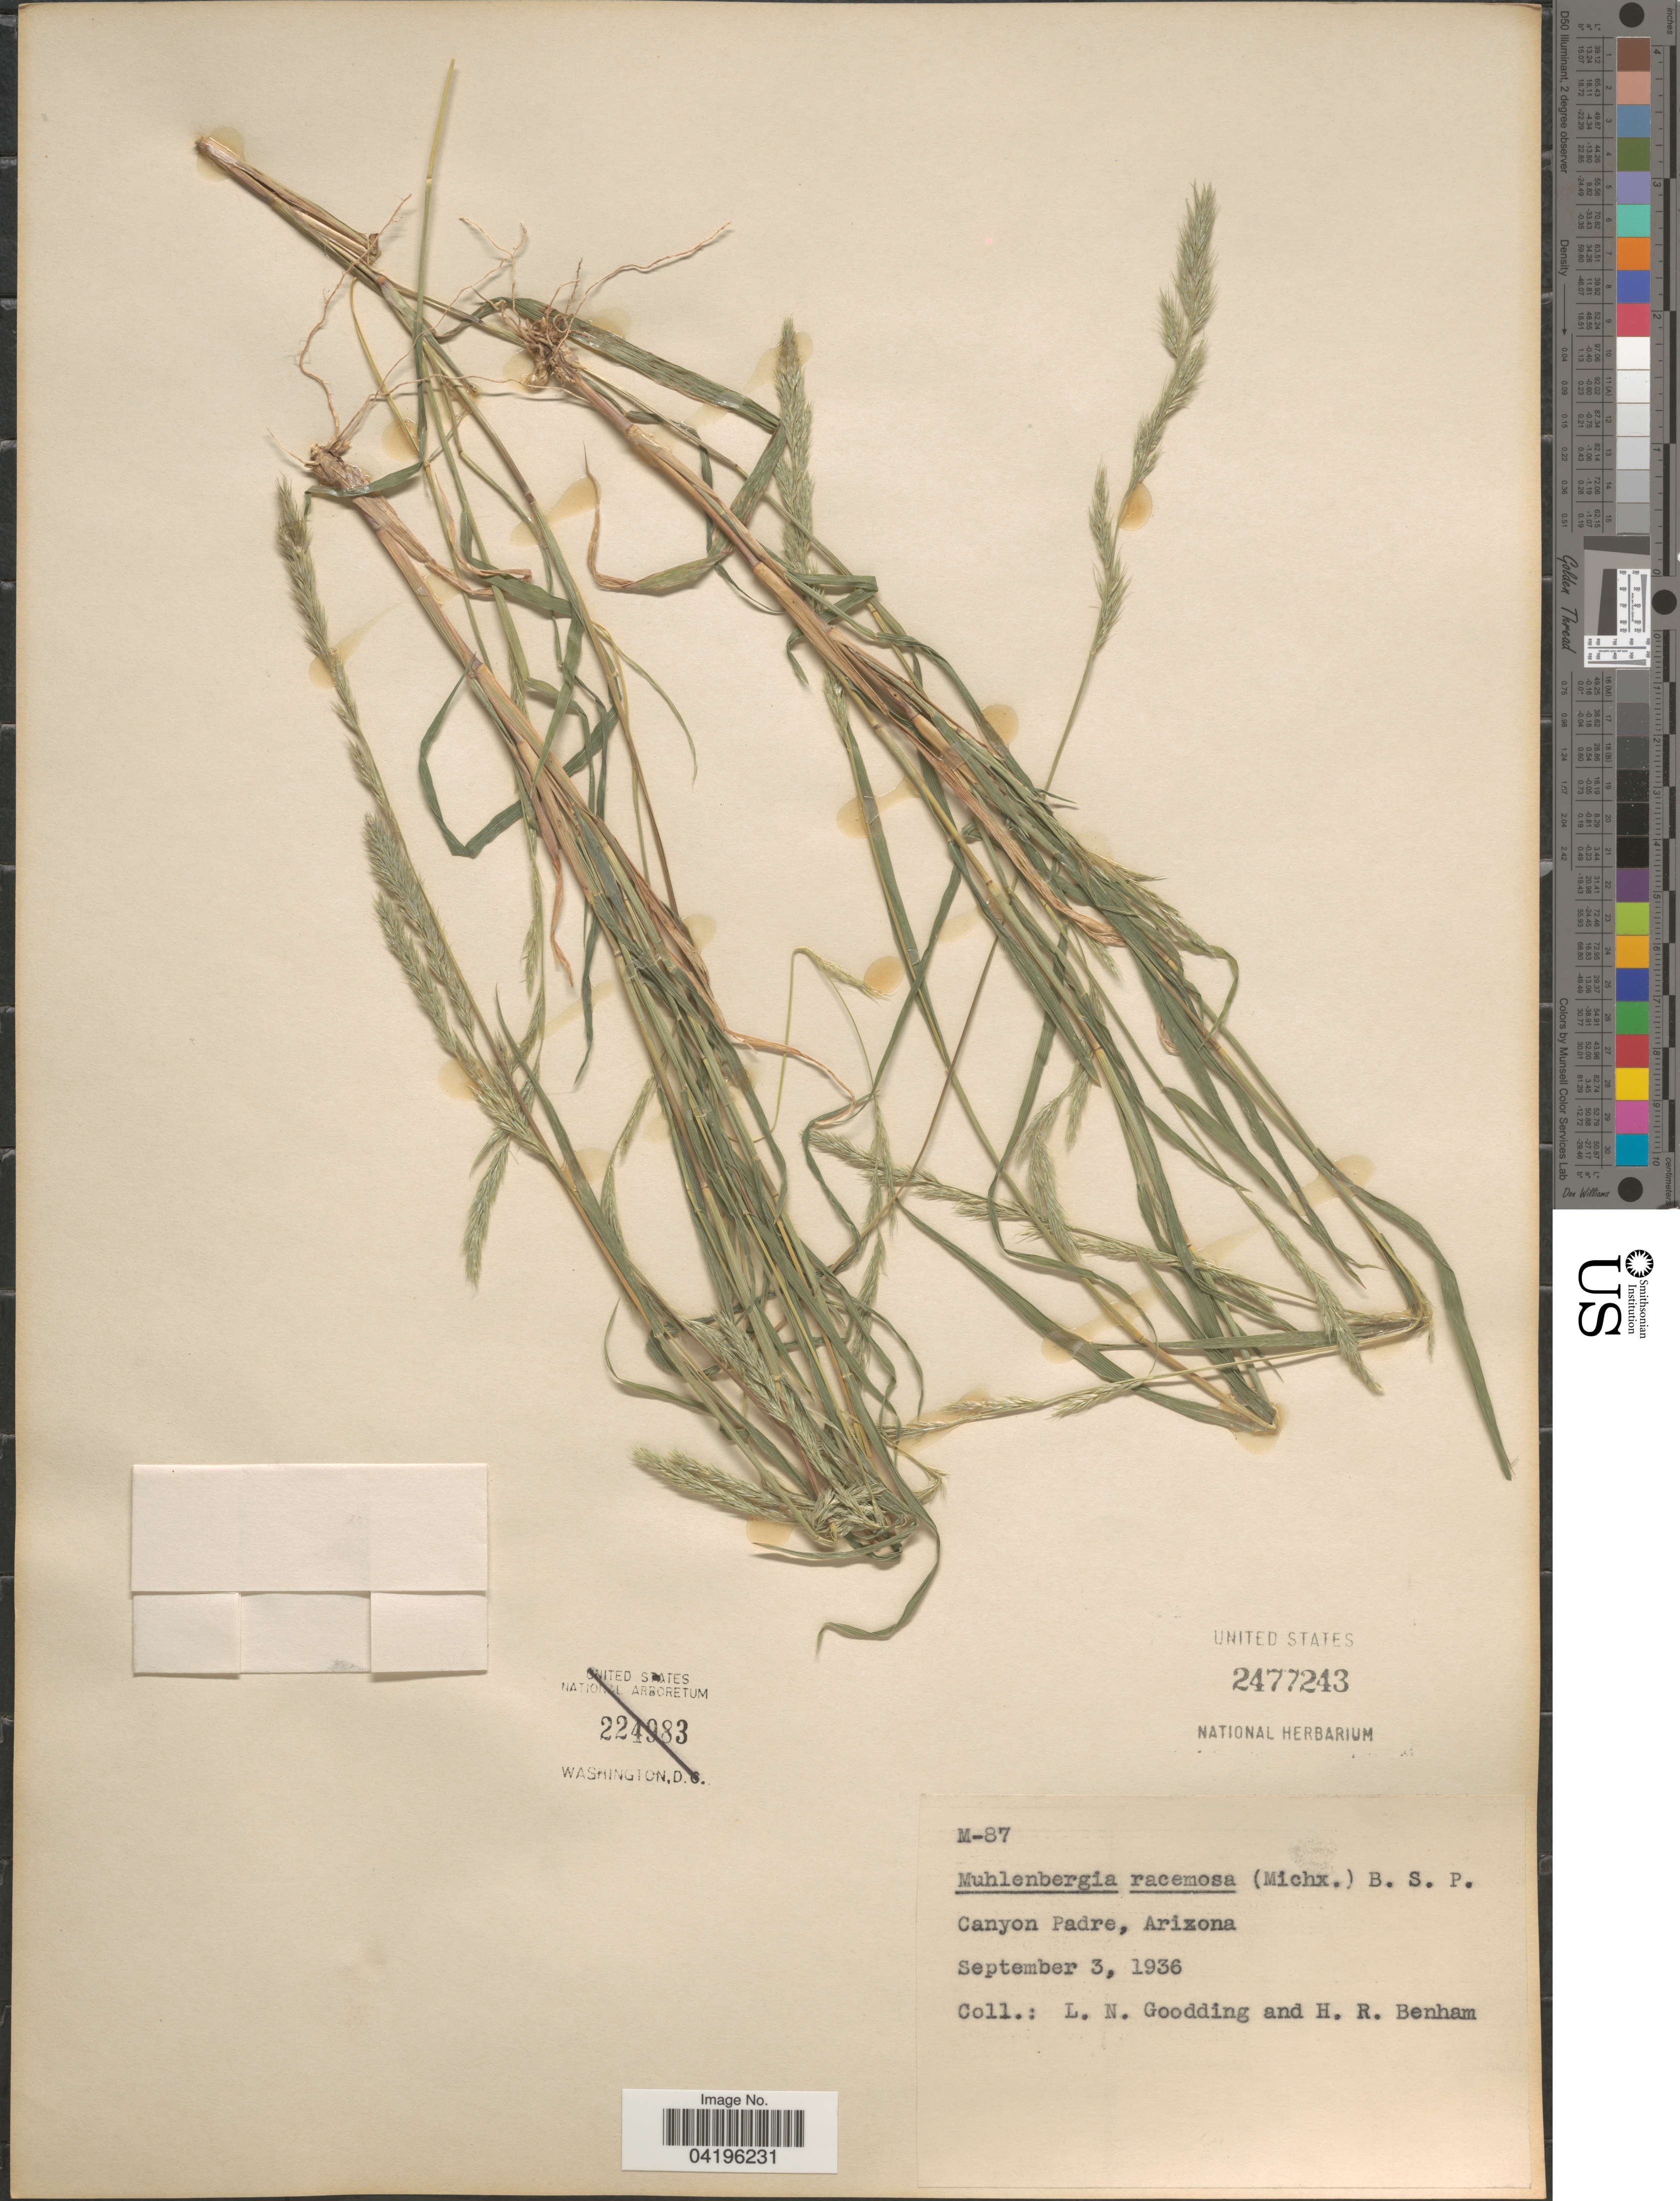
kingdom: Plantae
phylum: Tracheophyta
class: Liliopsida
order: Poales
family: Poaceae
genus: Muhlenbergia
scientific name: Muhlenbergia racemosa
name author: (Michx.) Britton et al.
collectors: L. N. Goodding & H. Benham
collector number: M-87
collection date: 1936-09-03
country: United States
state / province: Arizona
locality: Canyon Padre.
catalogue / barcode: US 2477243